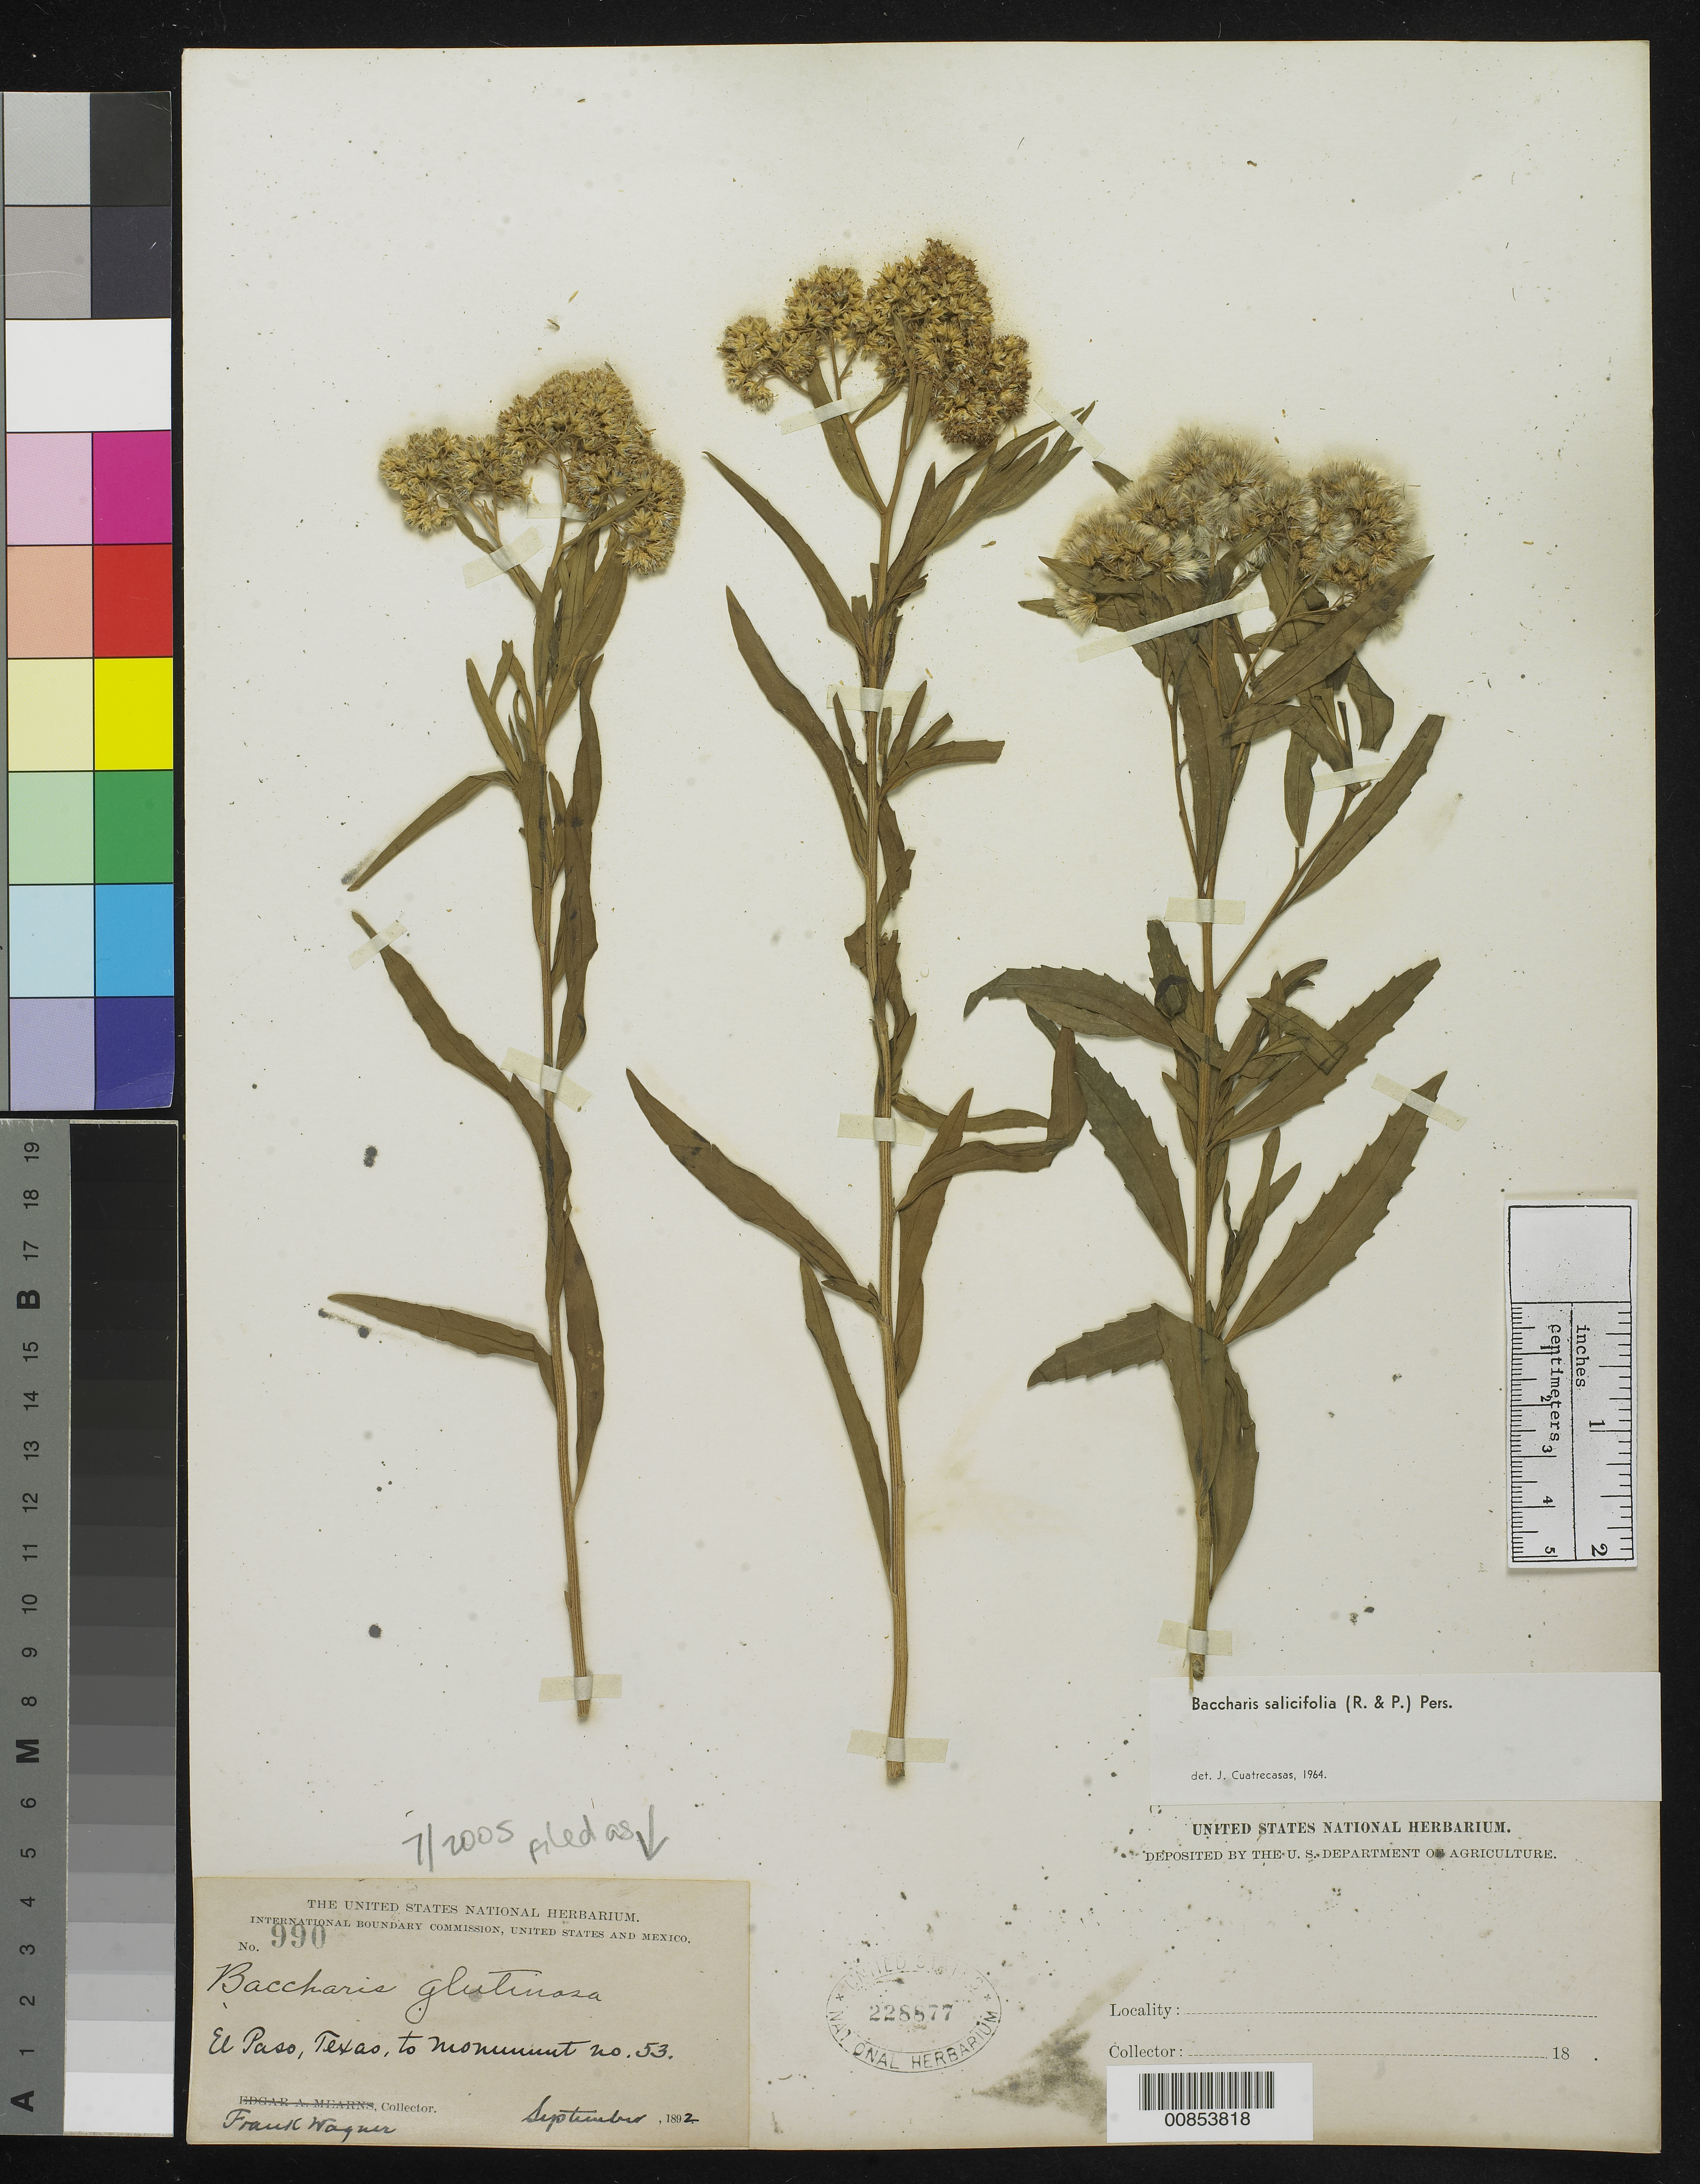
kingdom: Plantae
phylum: Tracheophyta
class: Magnoliopsida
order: Asterales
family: Asteraceae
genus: Baccharis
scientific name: Baccharis glutinosa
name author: Pers.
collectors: F. Wagner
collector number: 990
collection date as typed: Sep 1892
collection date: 1892-09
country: United States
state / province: Texas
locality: El Paso, Texas to monument no. 53.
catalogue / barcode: US 228877